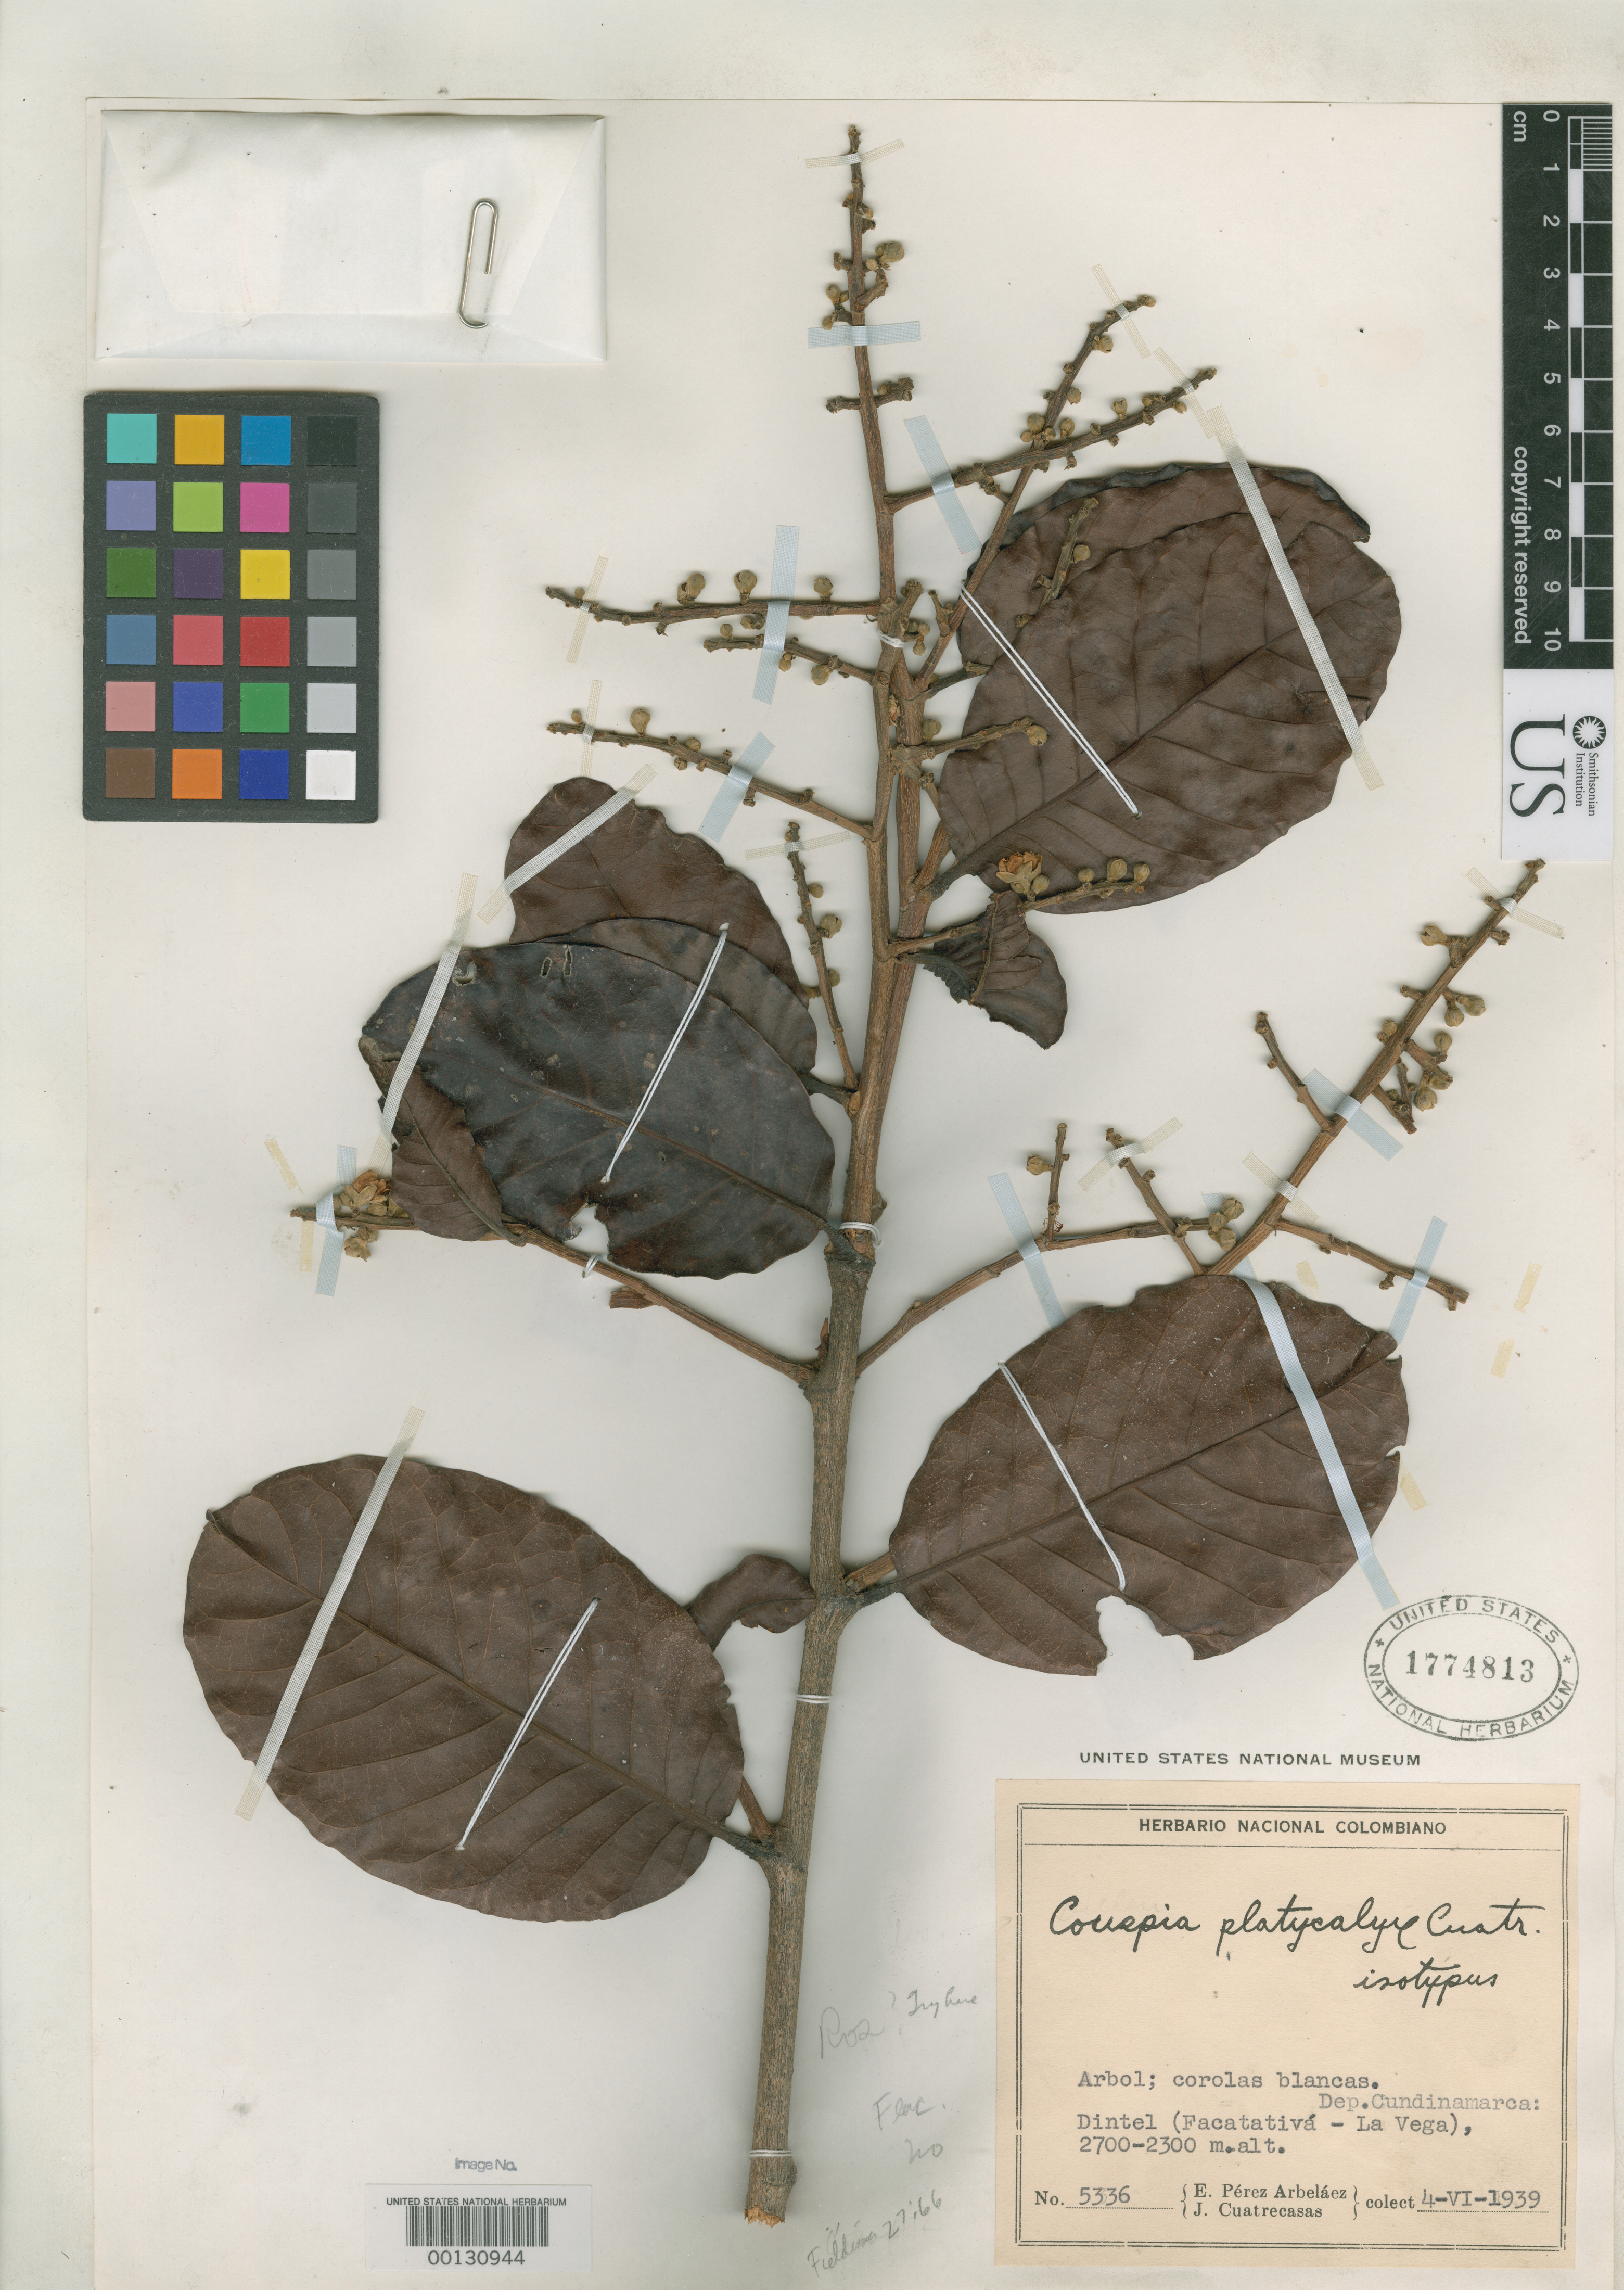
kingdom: Plantae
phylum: Tracheophyta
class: Magnoliopsida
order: Malpighiales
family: Chrysobalanaceae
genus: Couepia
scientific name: Couepia platycalyx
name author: Cuatrec.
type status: Isotype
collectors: E. Pérez Arbeláez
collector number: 5336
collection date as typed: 04 Jun 1939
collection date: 1939-06-04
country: Colombia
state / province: Cundinamarca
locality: Dintel.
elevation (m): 2700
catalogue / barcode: US 1774813